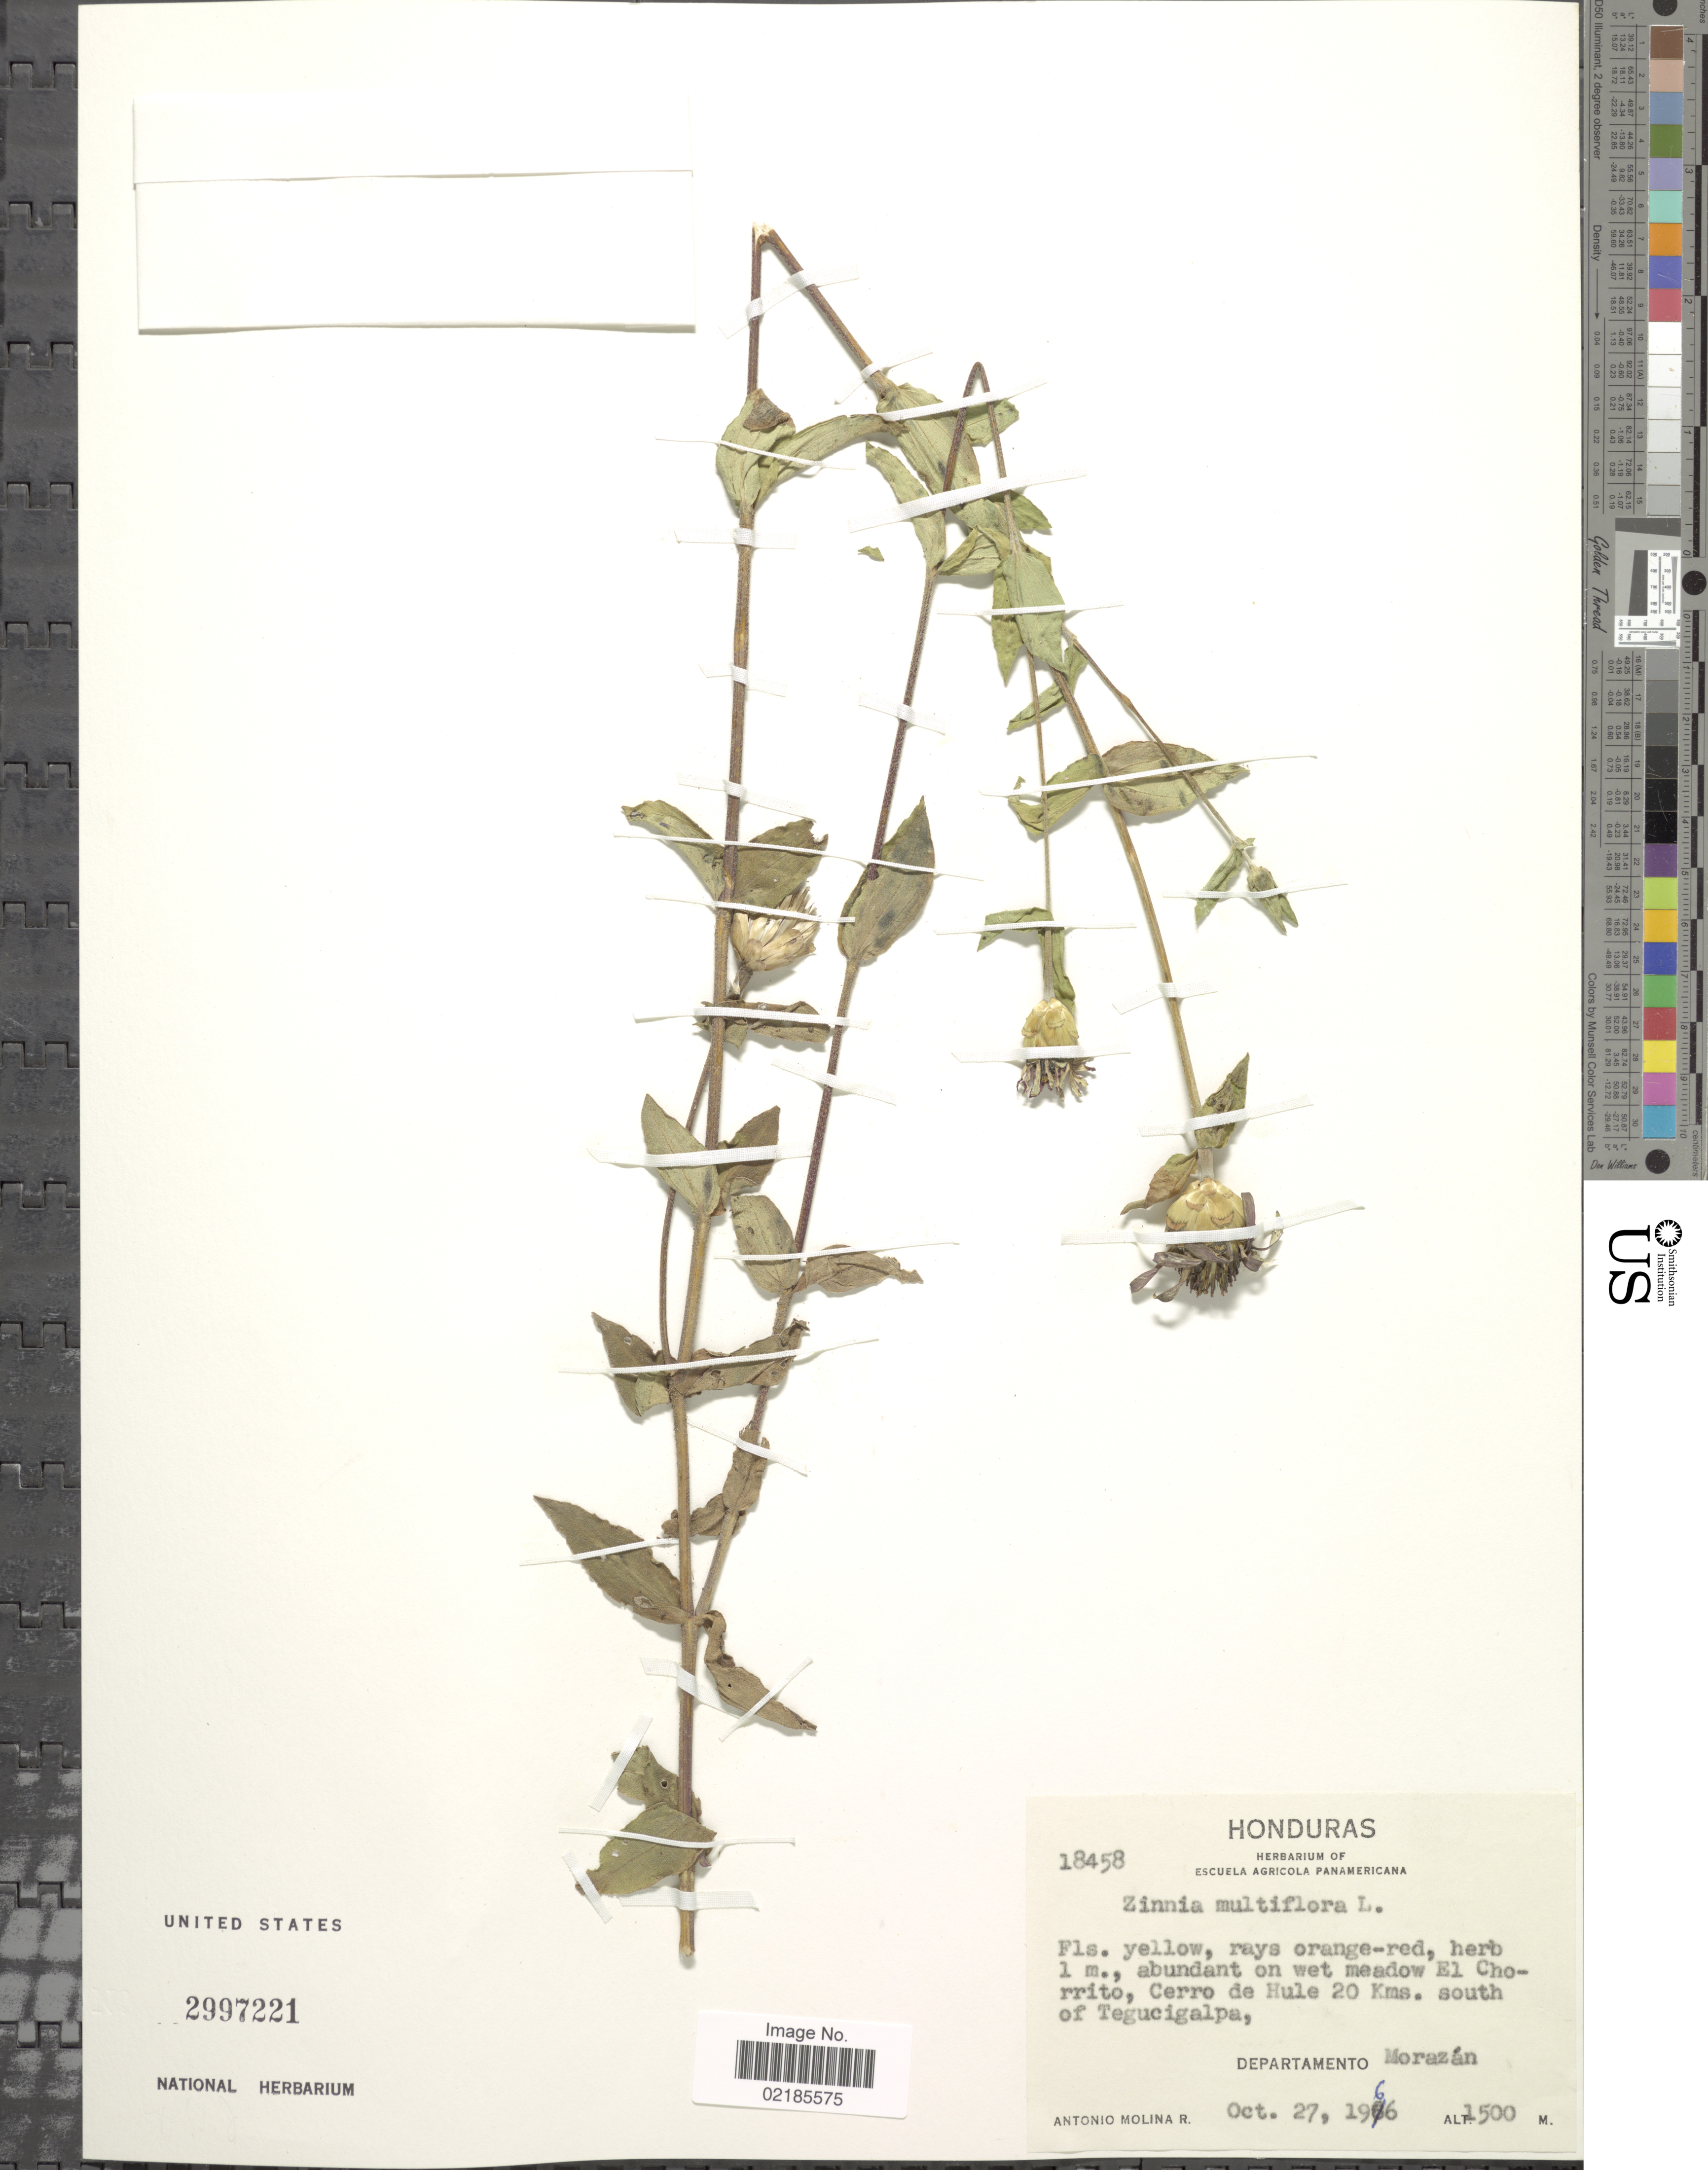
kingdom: Plantae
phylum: Tracheophyta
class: Magnoliopsida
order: Asterales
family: Asteraceae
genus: Zinnia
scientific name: Zinnia peruviana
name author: (L.) L.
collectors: A. Molina R.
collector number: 18458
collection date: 1966-10-27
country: Honduras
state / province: Fco. Morazán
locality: El Chorrito, Cerro de Hule 20 kms south of Tegucigalpa, Departamento Morazan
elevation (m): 1500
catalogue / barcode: US 2997221